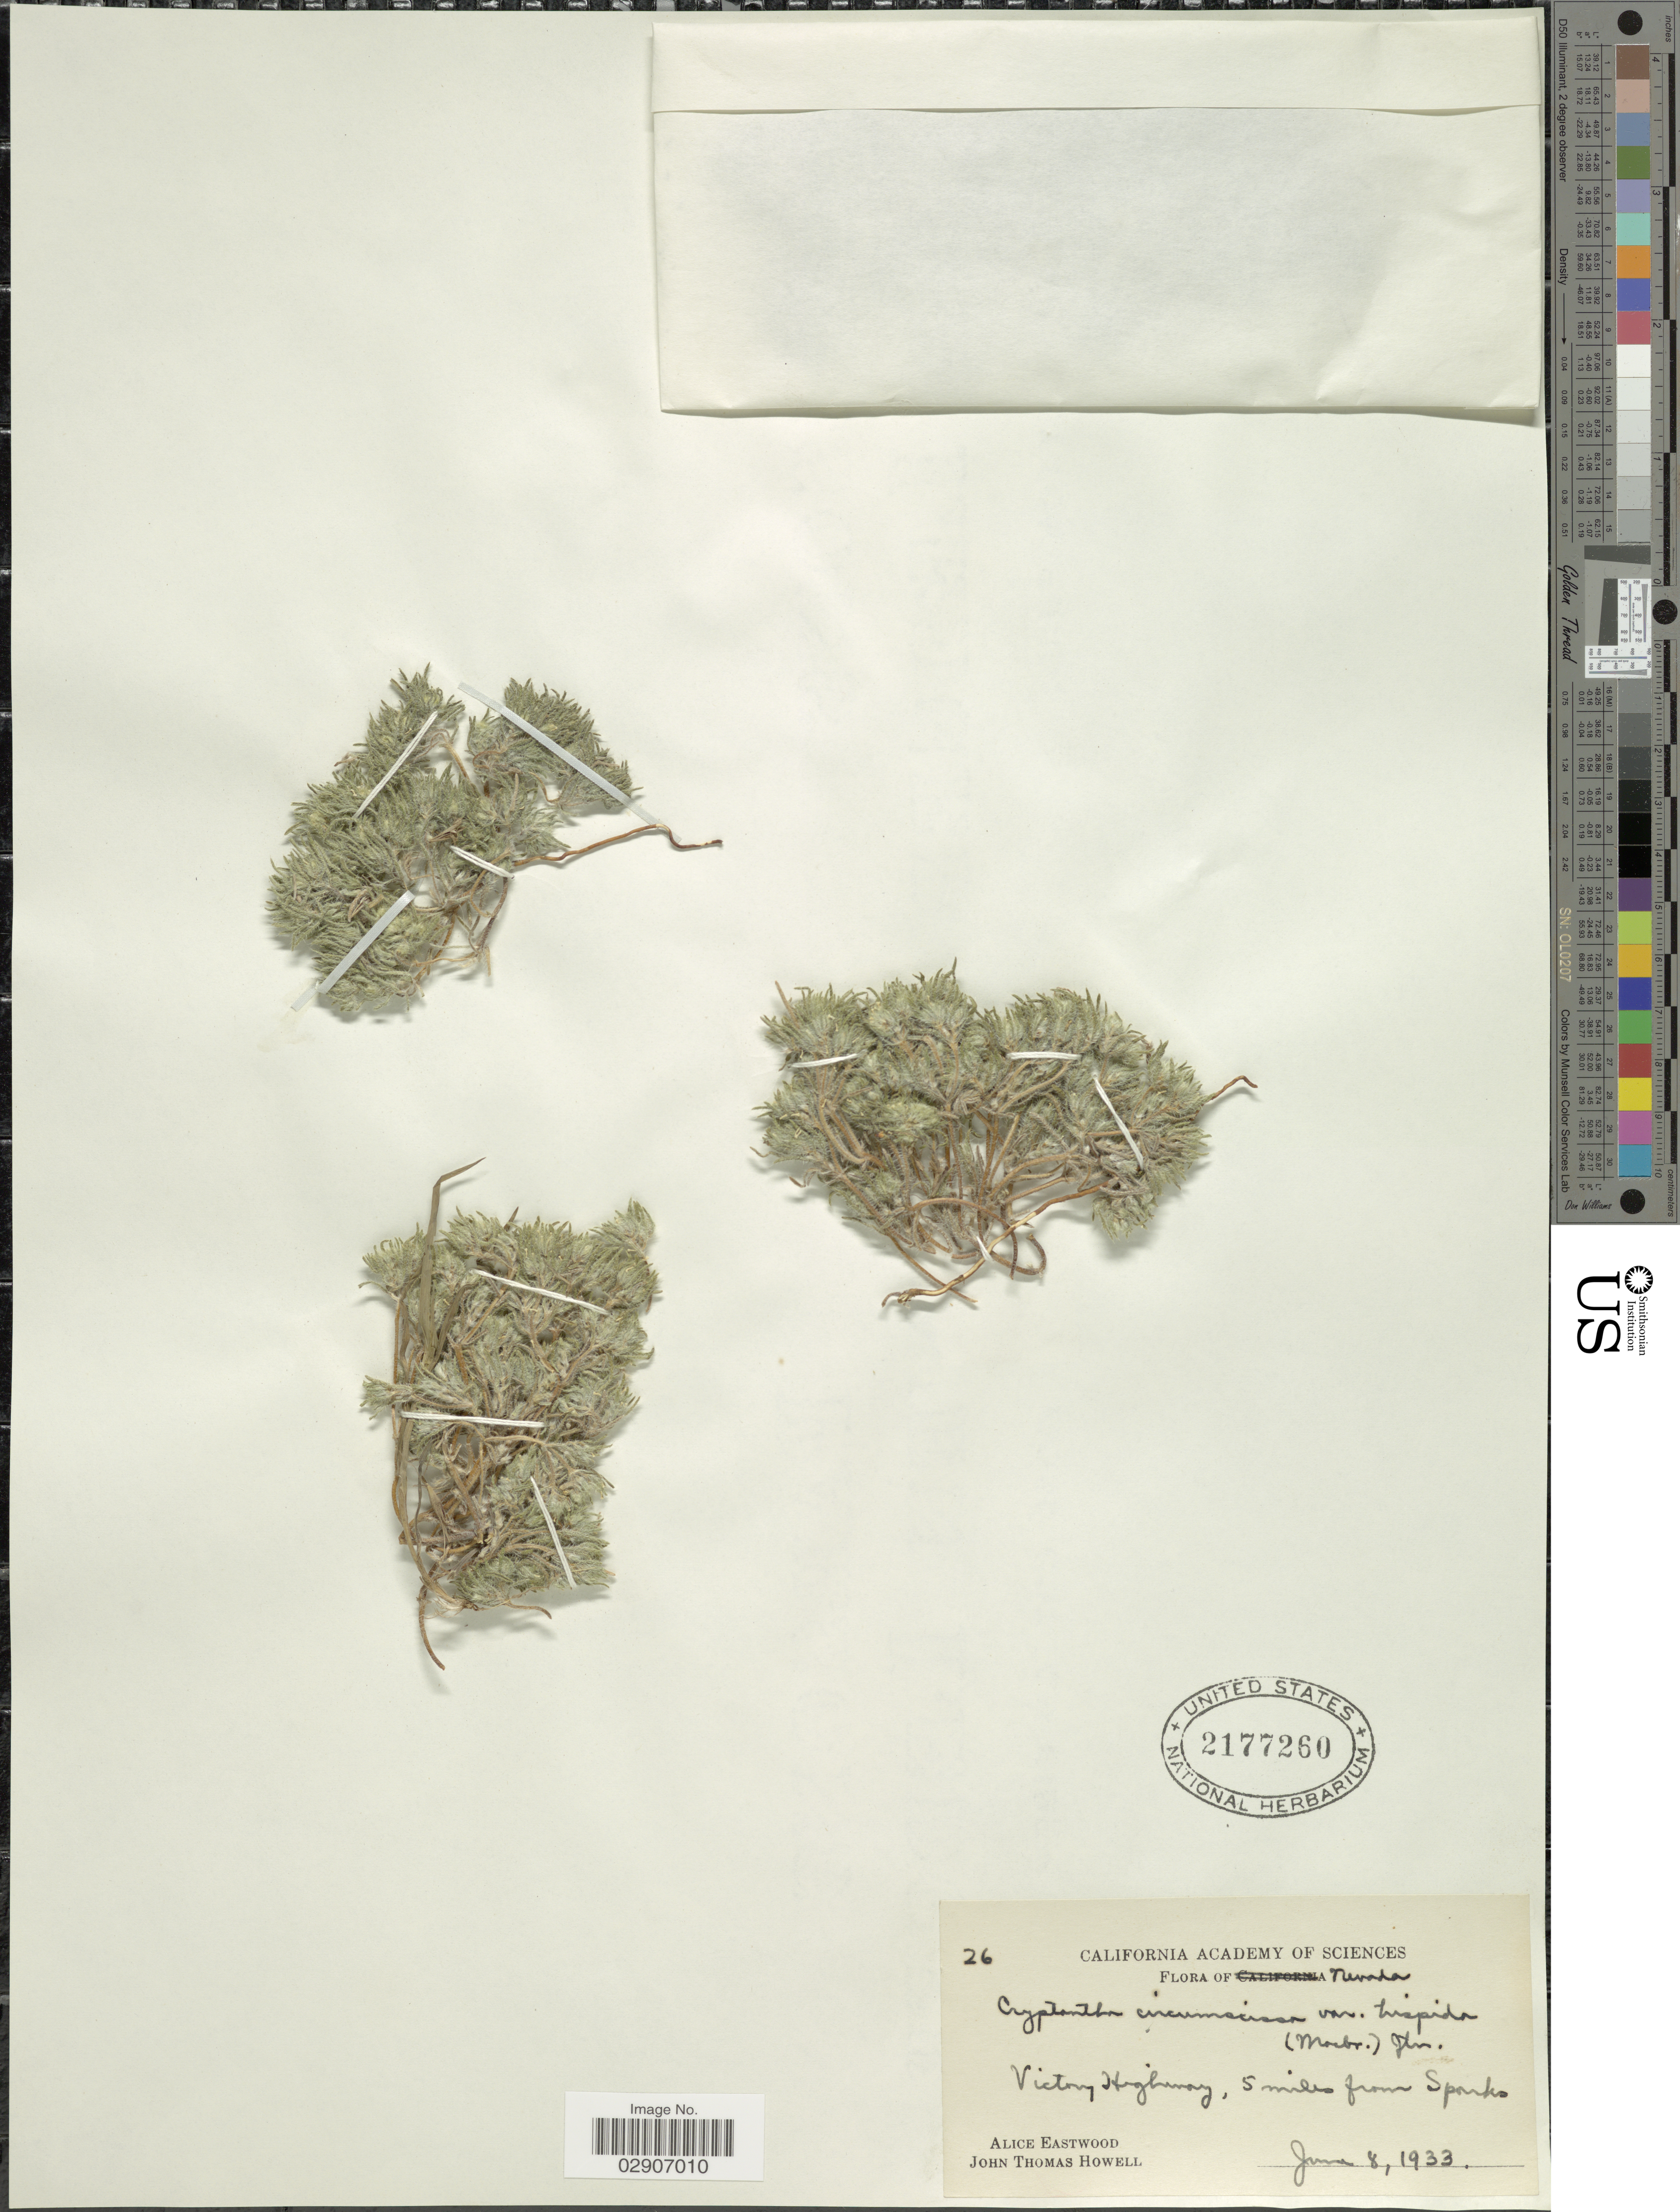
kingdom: Plantae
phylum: Tracheophyta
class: Magnoliopsida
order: Boraginales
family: Boraginaceae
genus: Cryptantha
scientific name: Cryptantha circumscissa var. hispida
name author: (J.F. Macbr.) I.M. Johnst.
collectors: A. Eastwood & J. T. Howell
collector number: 26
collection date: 1933-06-08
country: United States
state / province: Nevada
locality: Victory Highway, 5 miles from Sparks.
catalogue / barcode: US 2177260